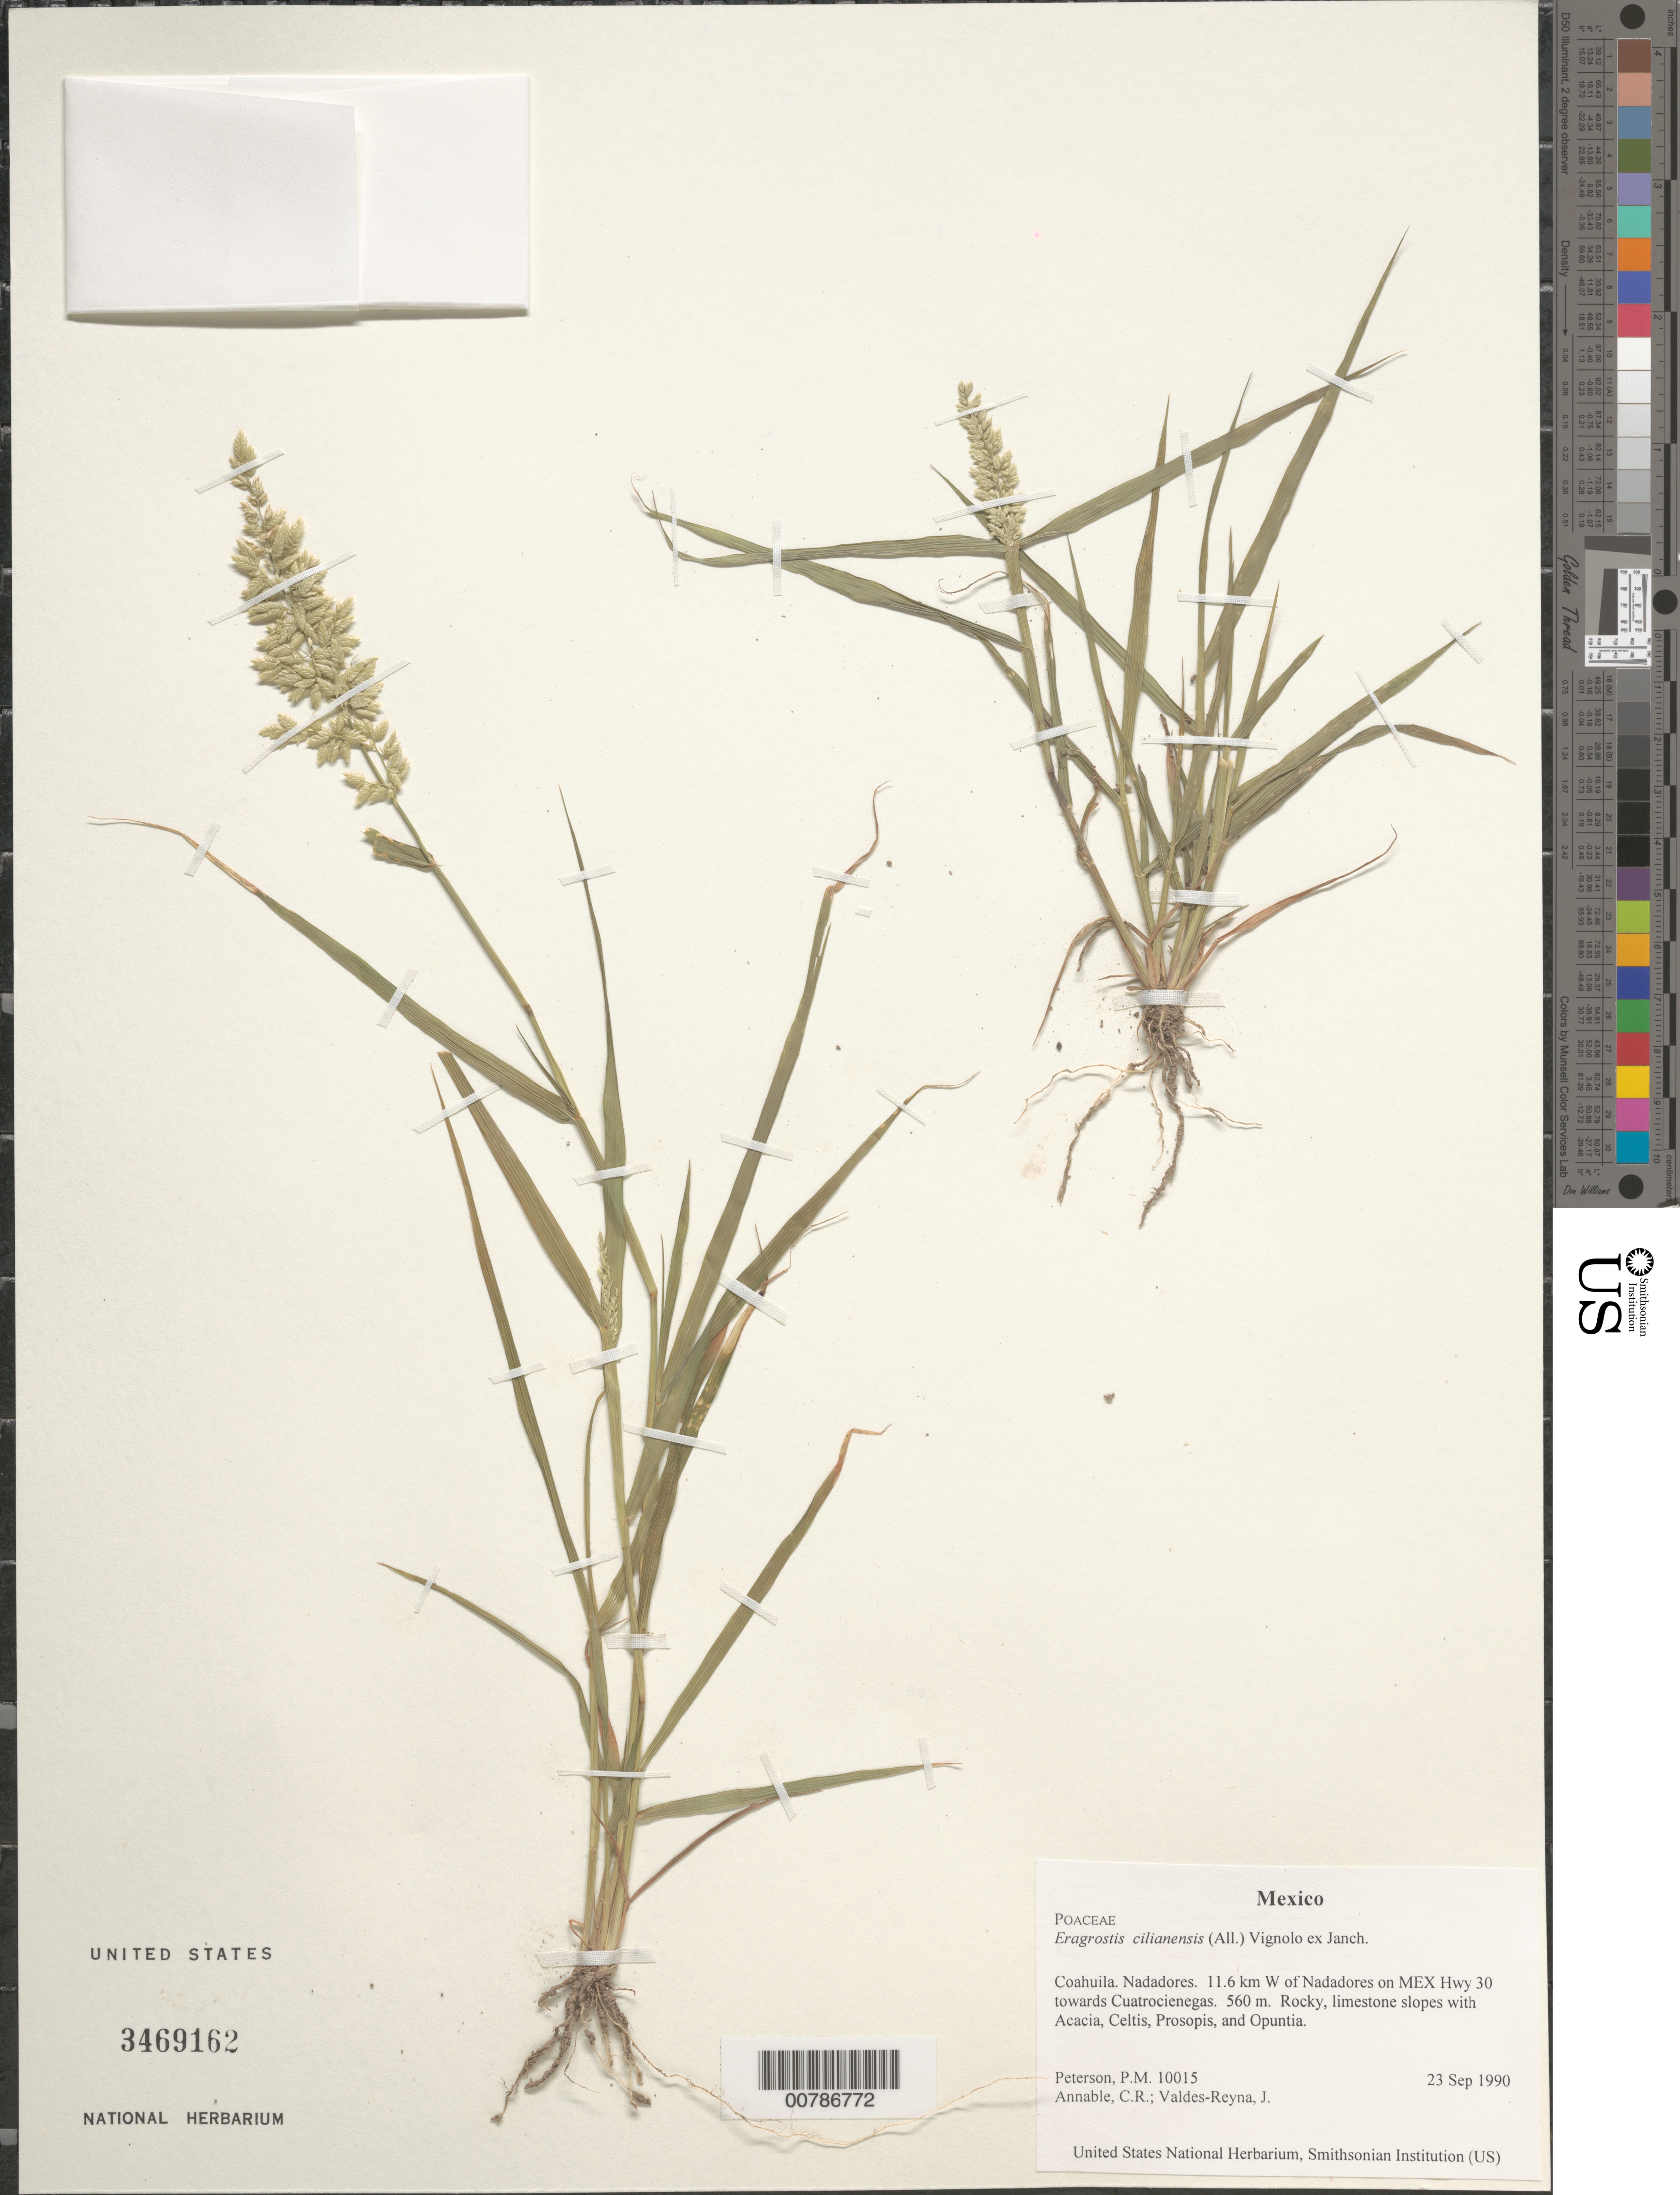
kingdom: Plantae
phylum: Tracheophyta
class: Liliopsida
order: Poales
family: Poaceae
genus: Eragrostis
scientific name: Eragrostis cilianensis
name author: (Bellardi) Vignolo ex Janch.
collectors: P. M. Peterson, C. R. Annable & J. Valdés-Reyna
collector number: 10015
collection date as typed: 23 Sep 1990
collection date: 1990-09-23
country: Mexico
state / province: Coahuila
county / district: Nadadores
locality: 11.6 km W of Nadadores on MEX Hwy 30 towards Cuatrocienegas.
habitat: Rocky, limestone slopes with Acacia, Celtis, Prosopis, and Opuntia.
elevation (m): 560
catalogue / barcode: US 3469162